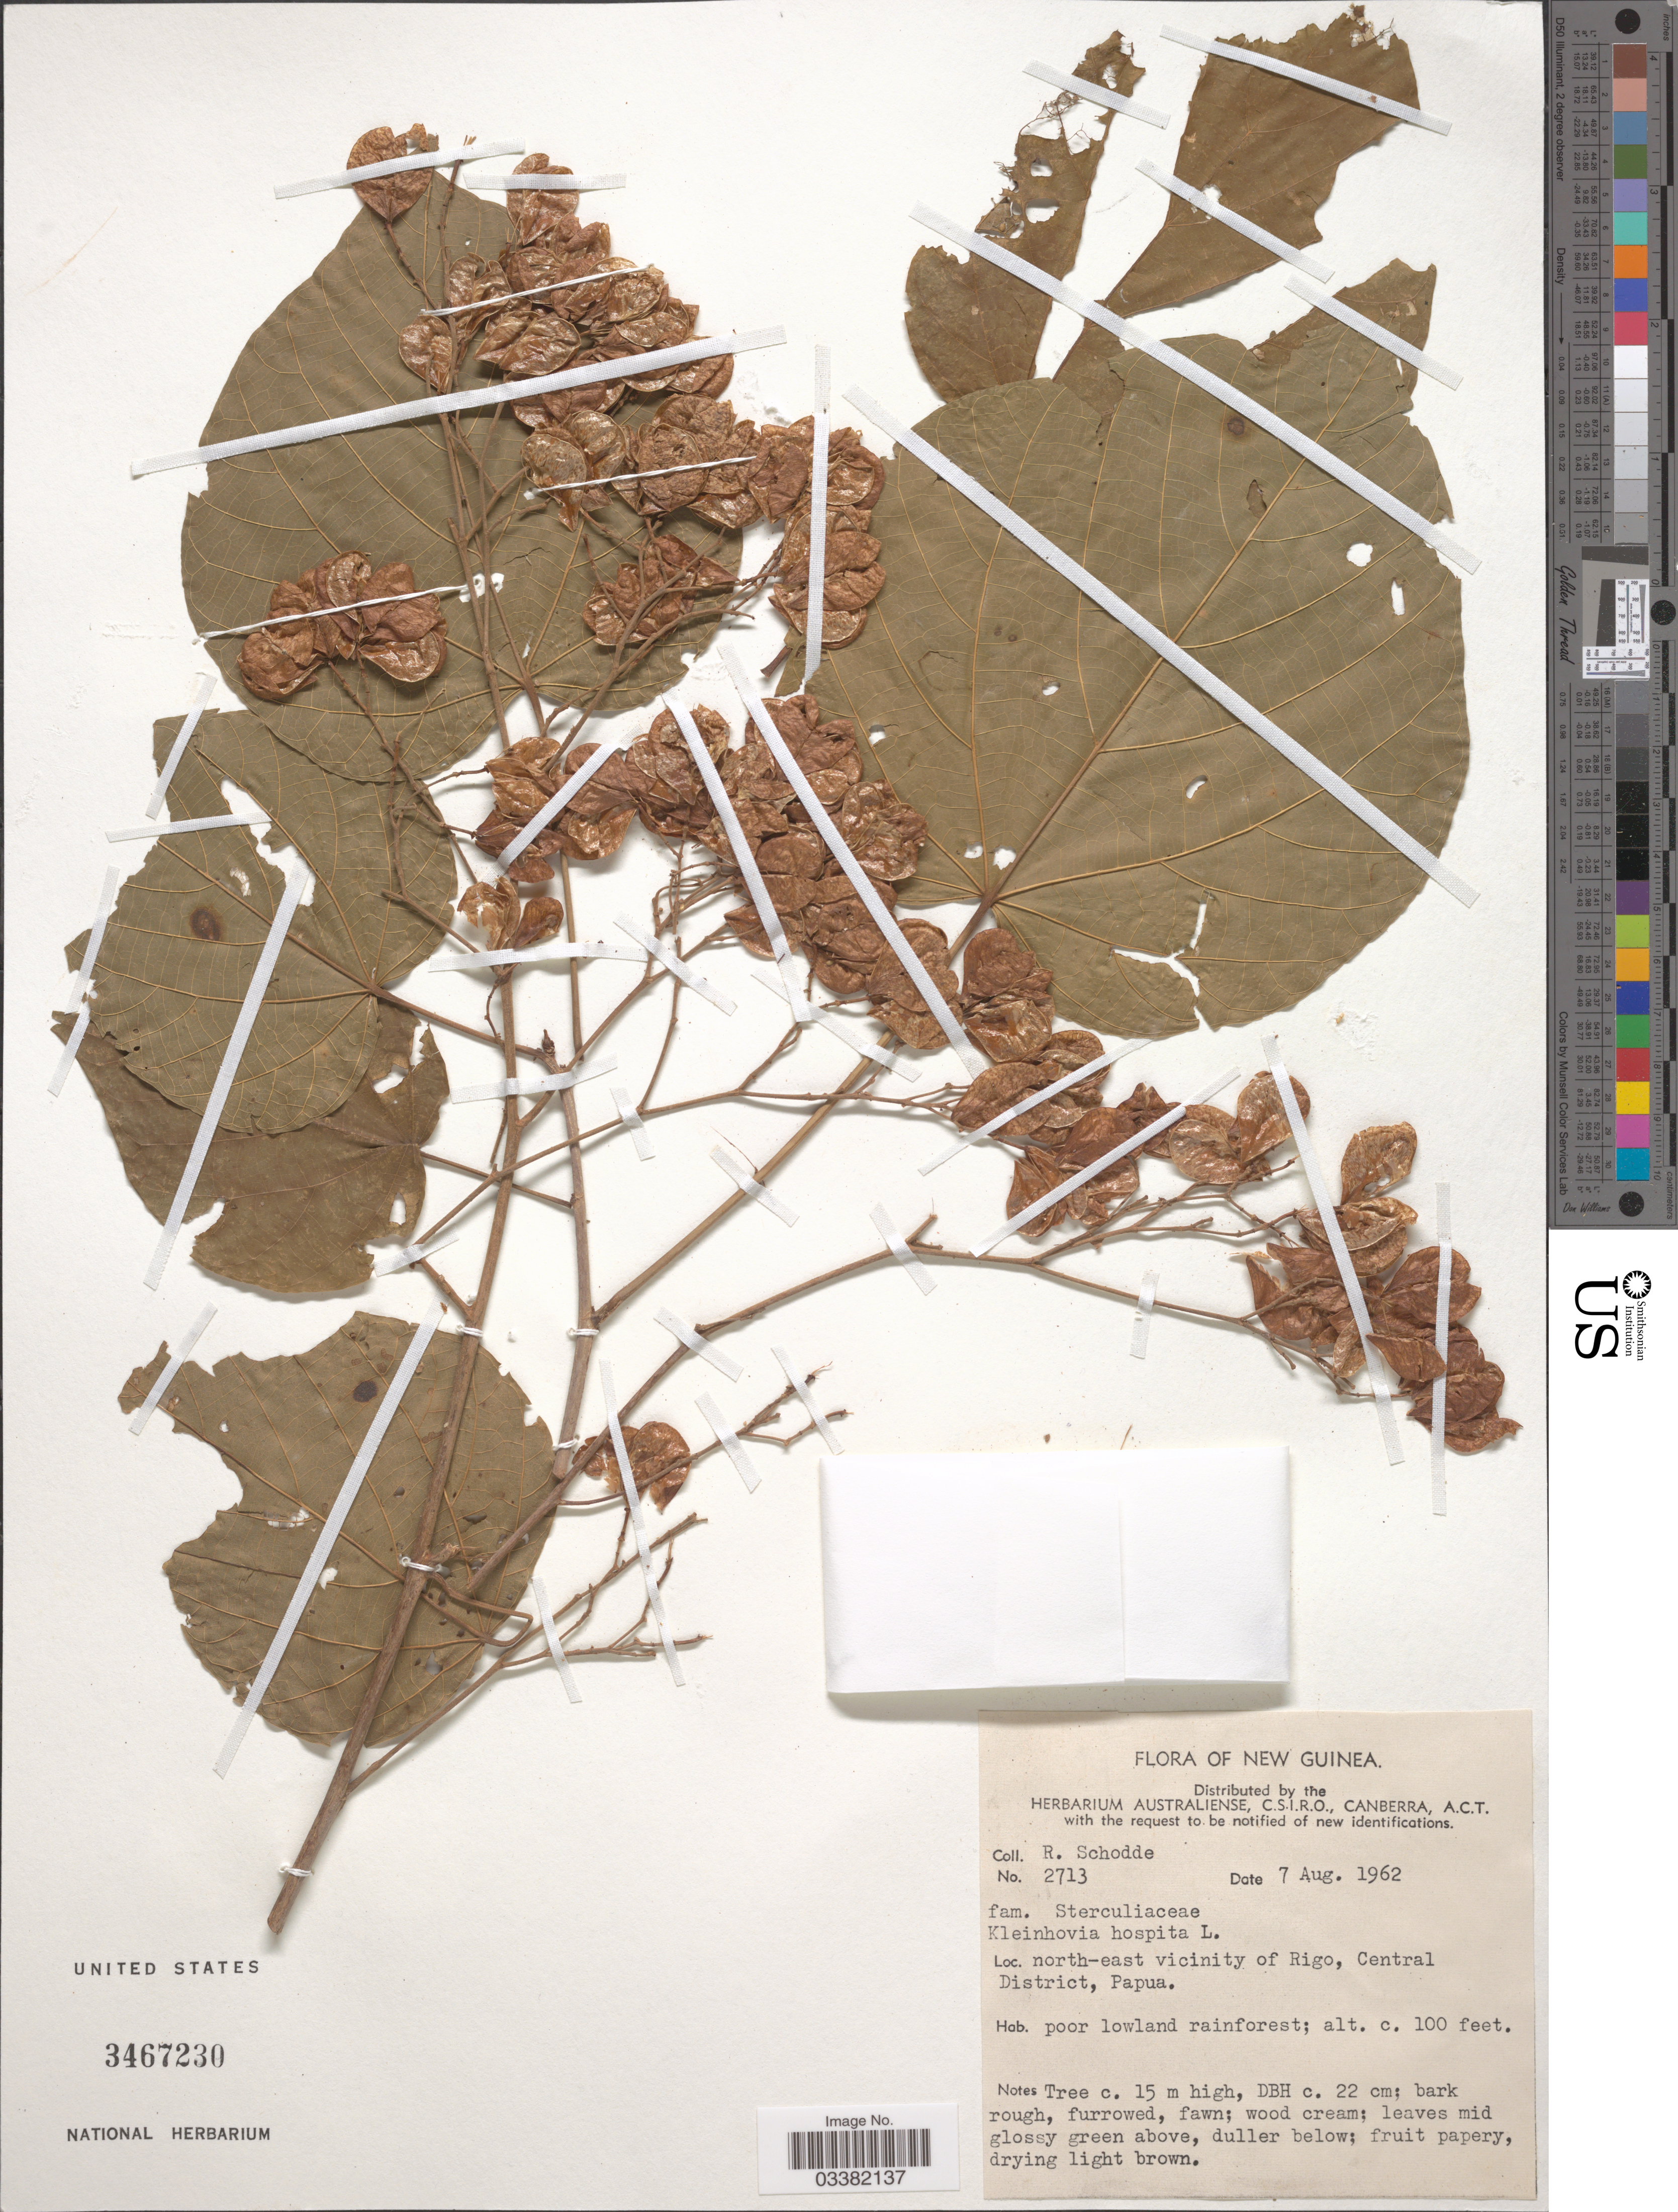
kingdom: Plantae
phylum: Tracheophyta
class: Magnoliopsida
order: Malvales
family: Malvaceae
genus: Kleinhovia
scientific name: Kleinhovia hospita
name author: L.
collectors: R. Schodde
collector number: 2713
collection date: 1962-08-07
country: Papua New Guinea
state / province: Central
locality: New Guinea. North-east vicinity of Rigo, Central District, Papua.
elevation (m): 30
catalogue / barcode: US 3467230